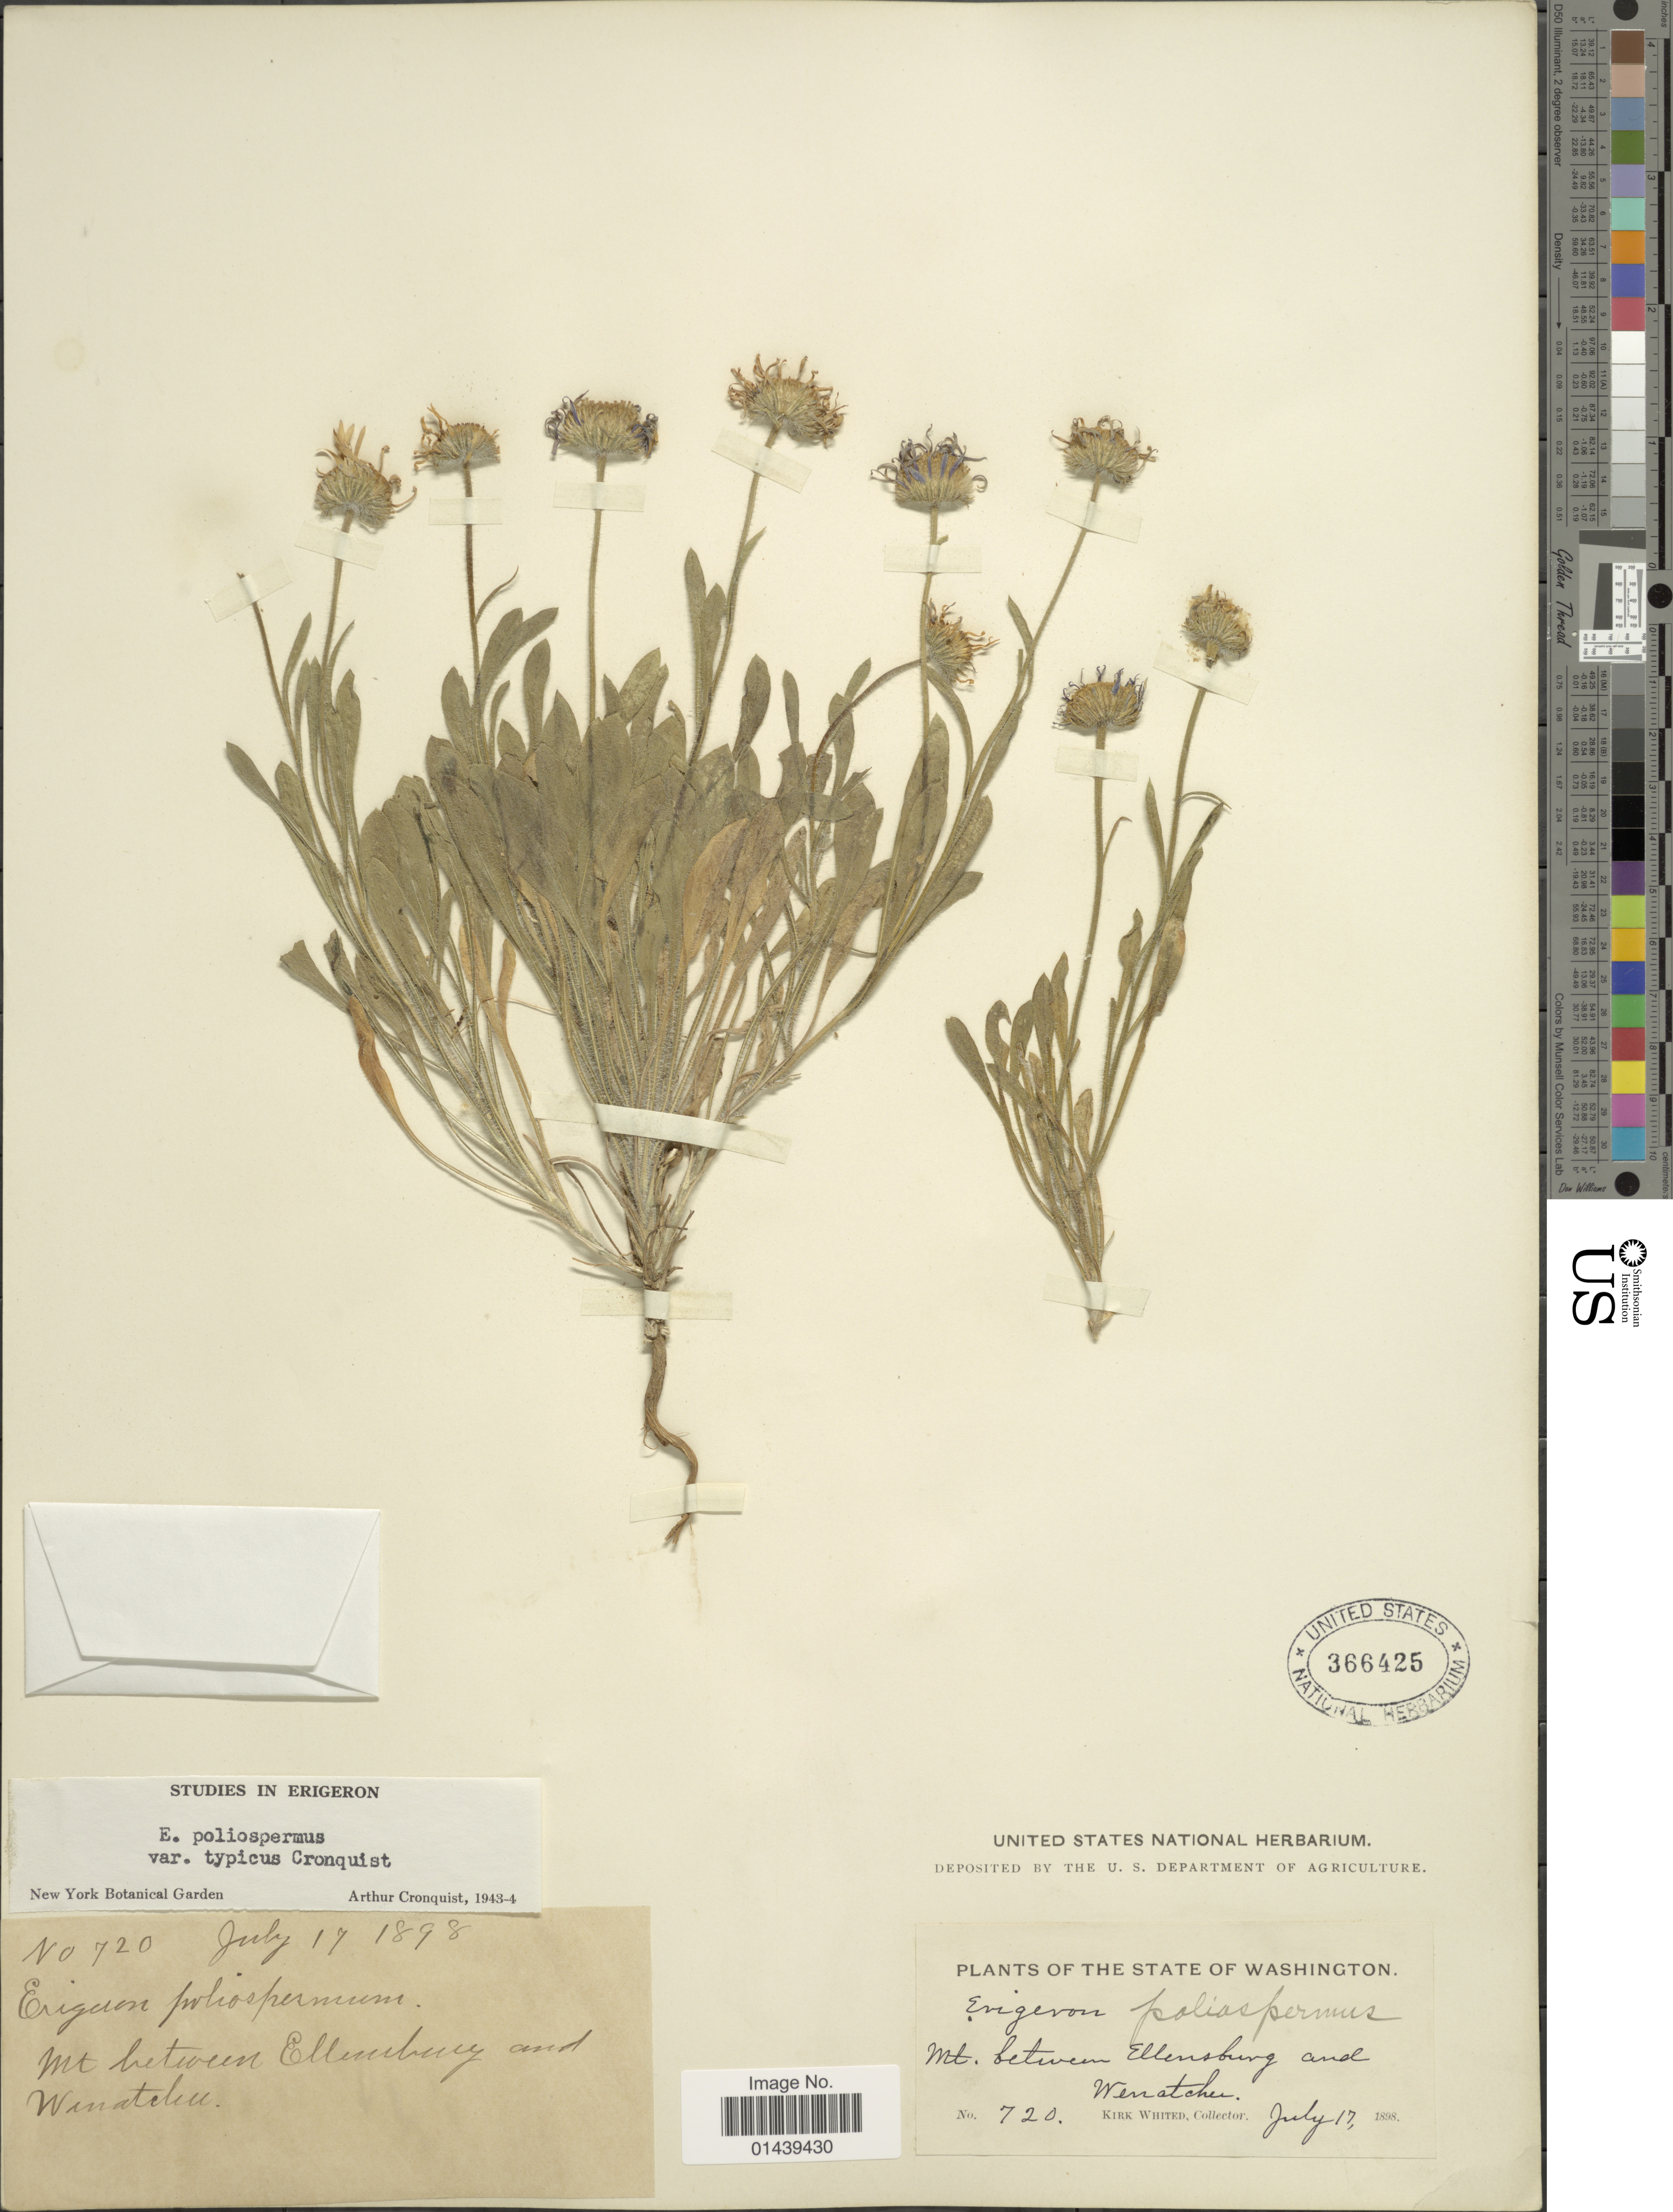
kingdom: Plantae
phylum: Tracheophyta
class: Magnoliopsida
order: Asterales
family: Asteraceae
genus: Erigeron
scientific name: Erigeron poliospermus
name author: A. Gray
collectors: K. Whited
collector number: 720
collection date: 1898-07-17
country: United States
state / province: Washington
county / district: Chelan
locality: Mt. between Ellensburg and Wenatchee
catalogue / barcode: US 366425